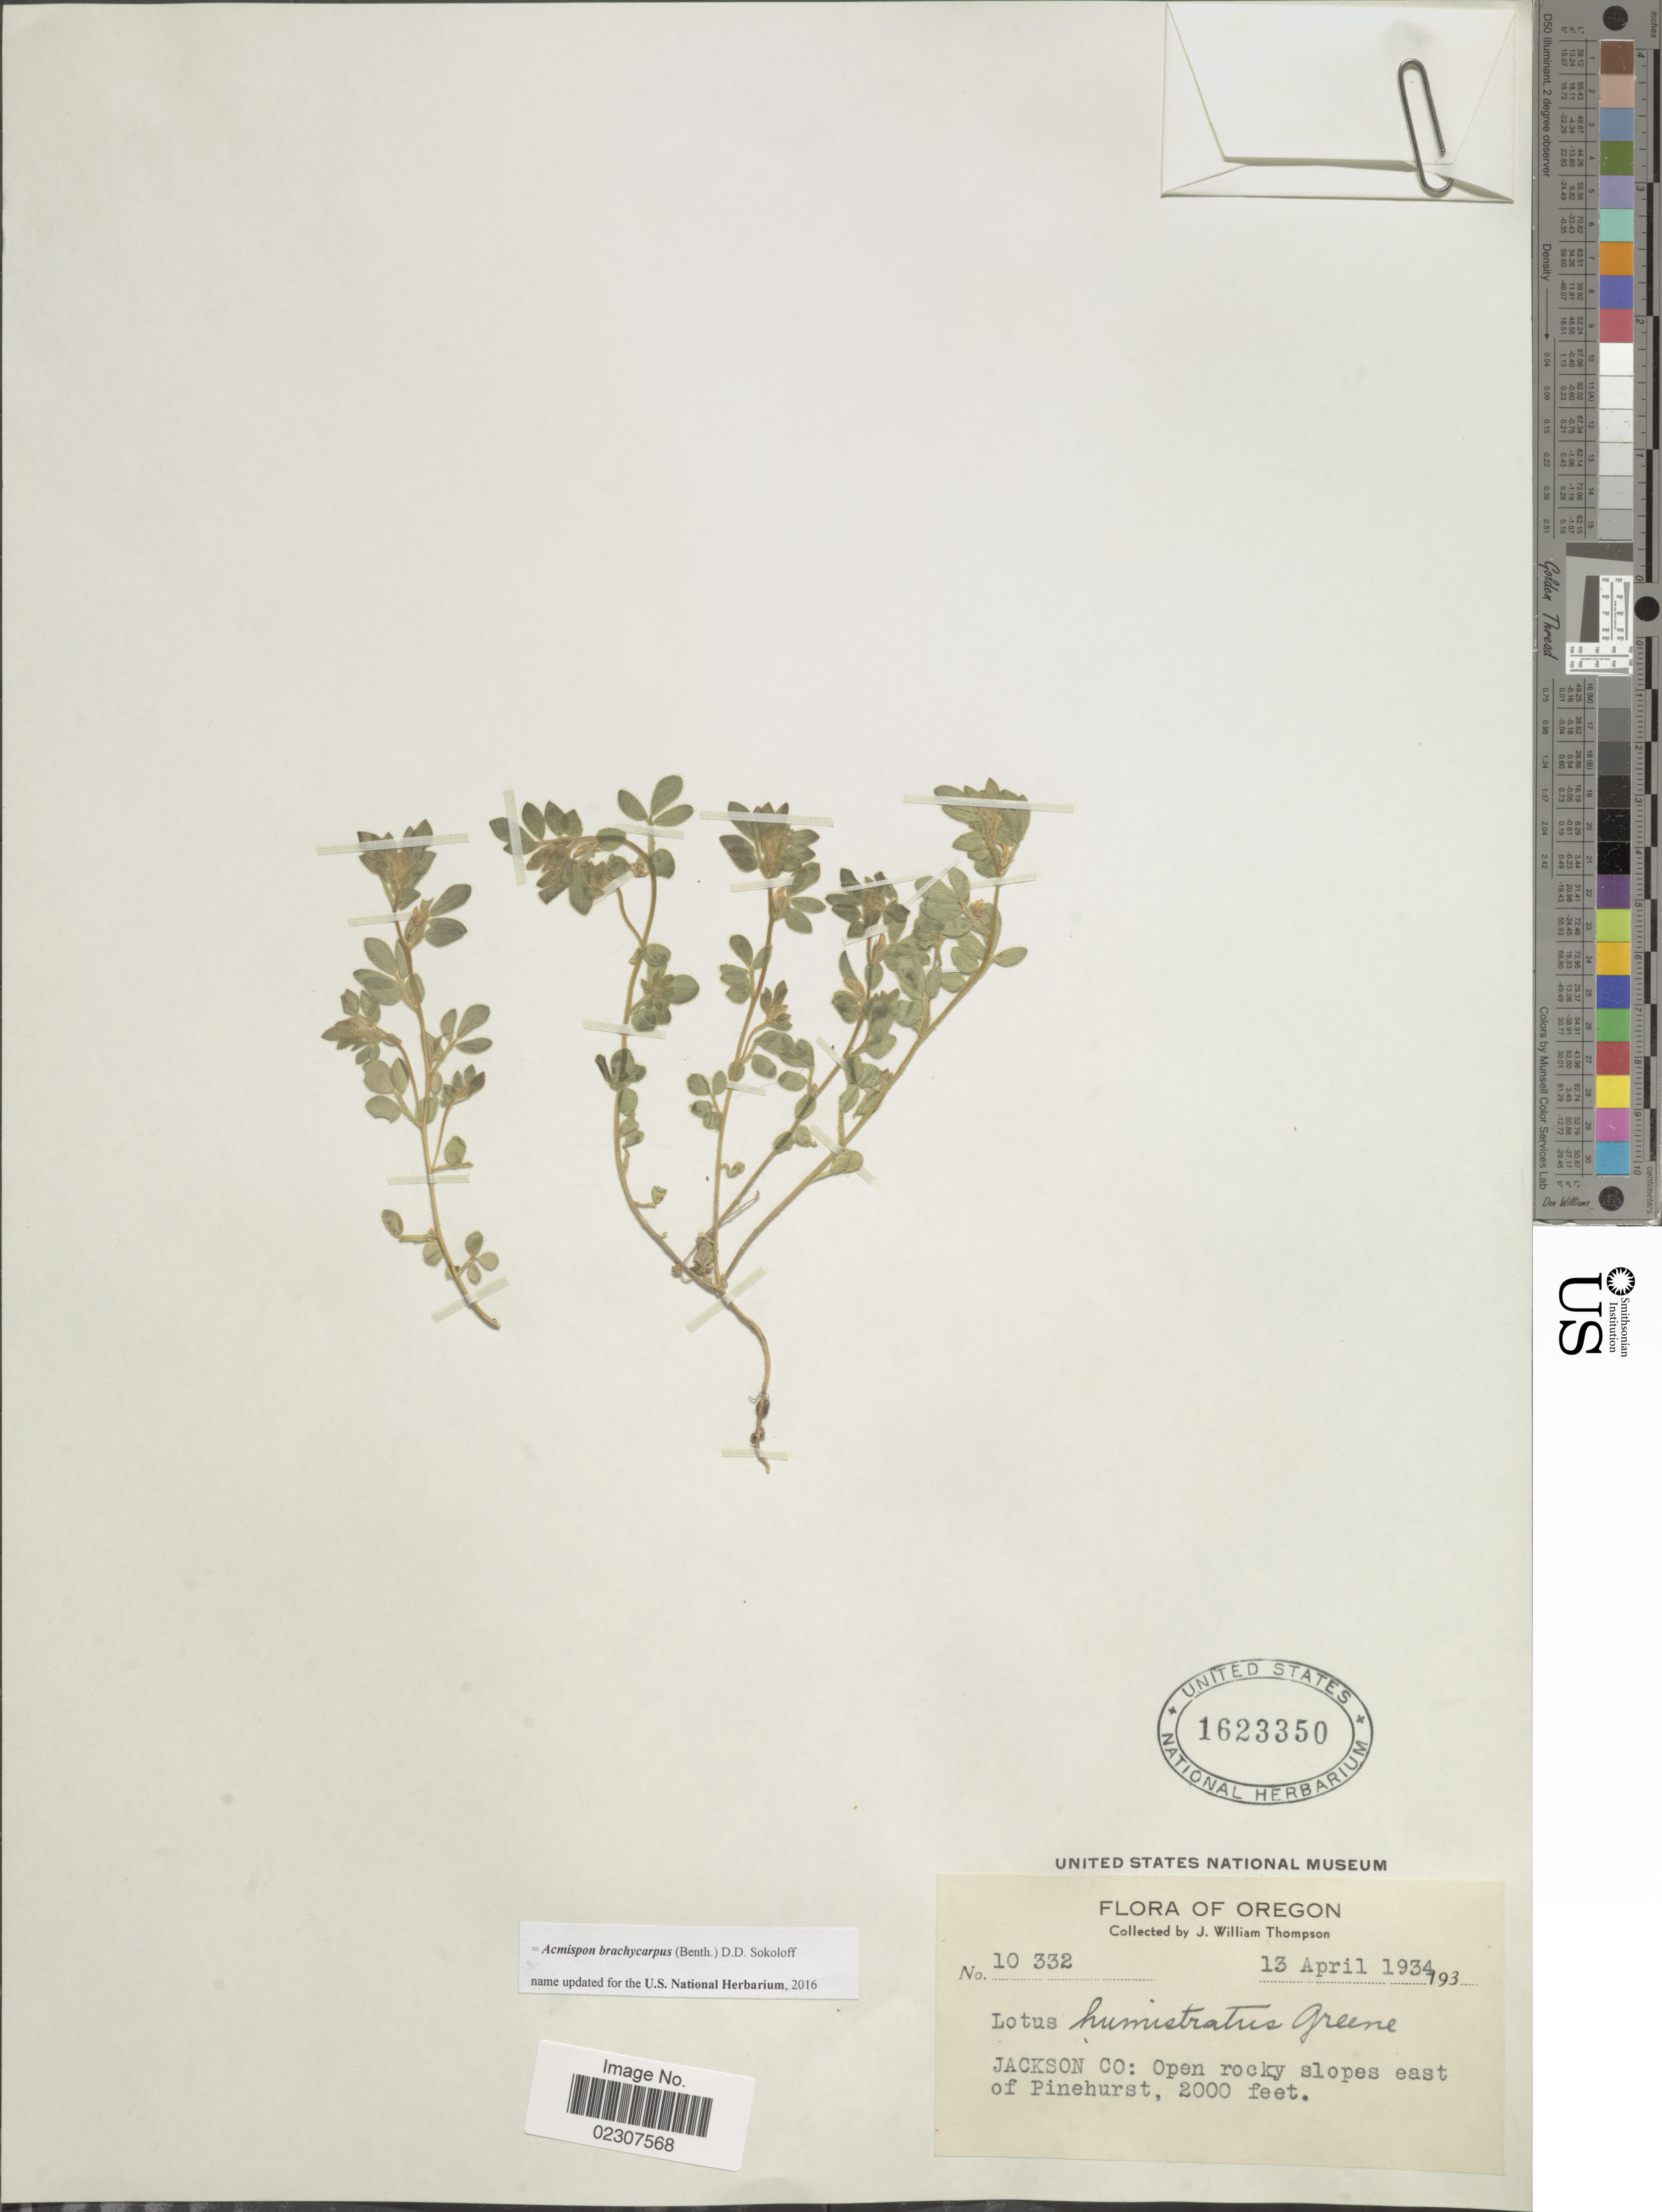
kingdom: Plantae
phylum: Tracheophyta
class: Magnoliopsida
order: Fabales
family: Fabaceae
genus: Acmispon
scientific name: Acmispon brachycarpus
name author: (Benth.) D.D. Sokoloff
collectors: J. W. Thompson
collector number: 10332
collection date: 1934-04-13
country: United States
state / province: Oregon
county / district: Jackson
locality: Jackson Co: Open rocky slopes east of Pinehurst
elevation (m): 610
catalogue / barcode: US 1623350